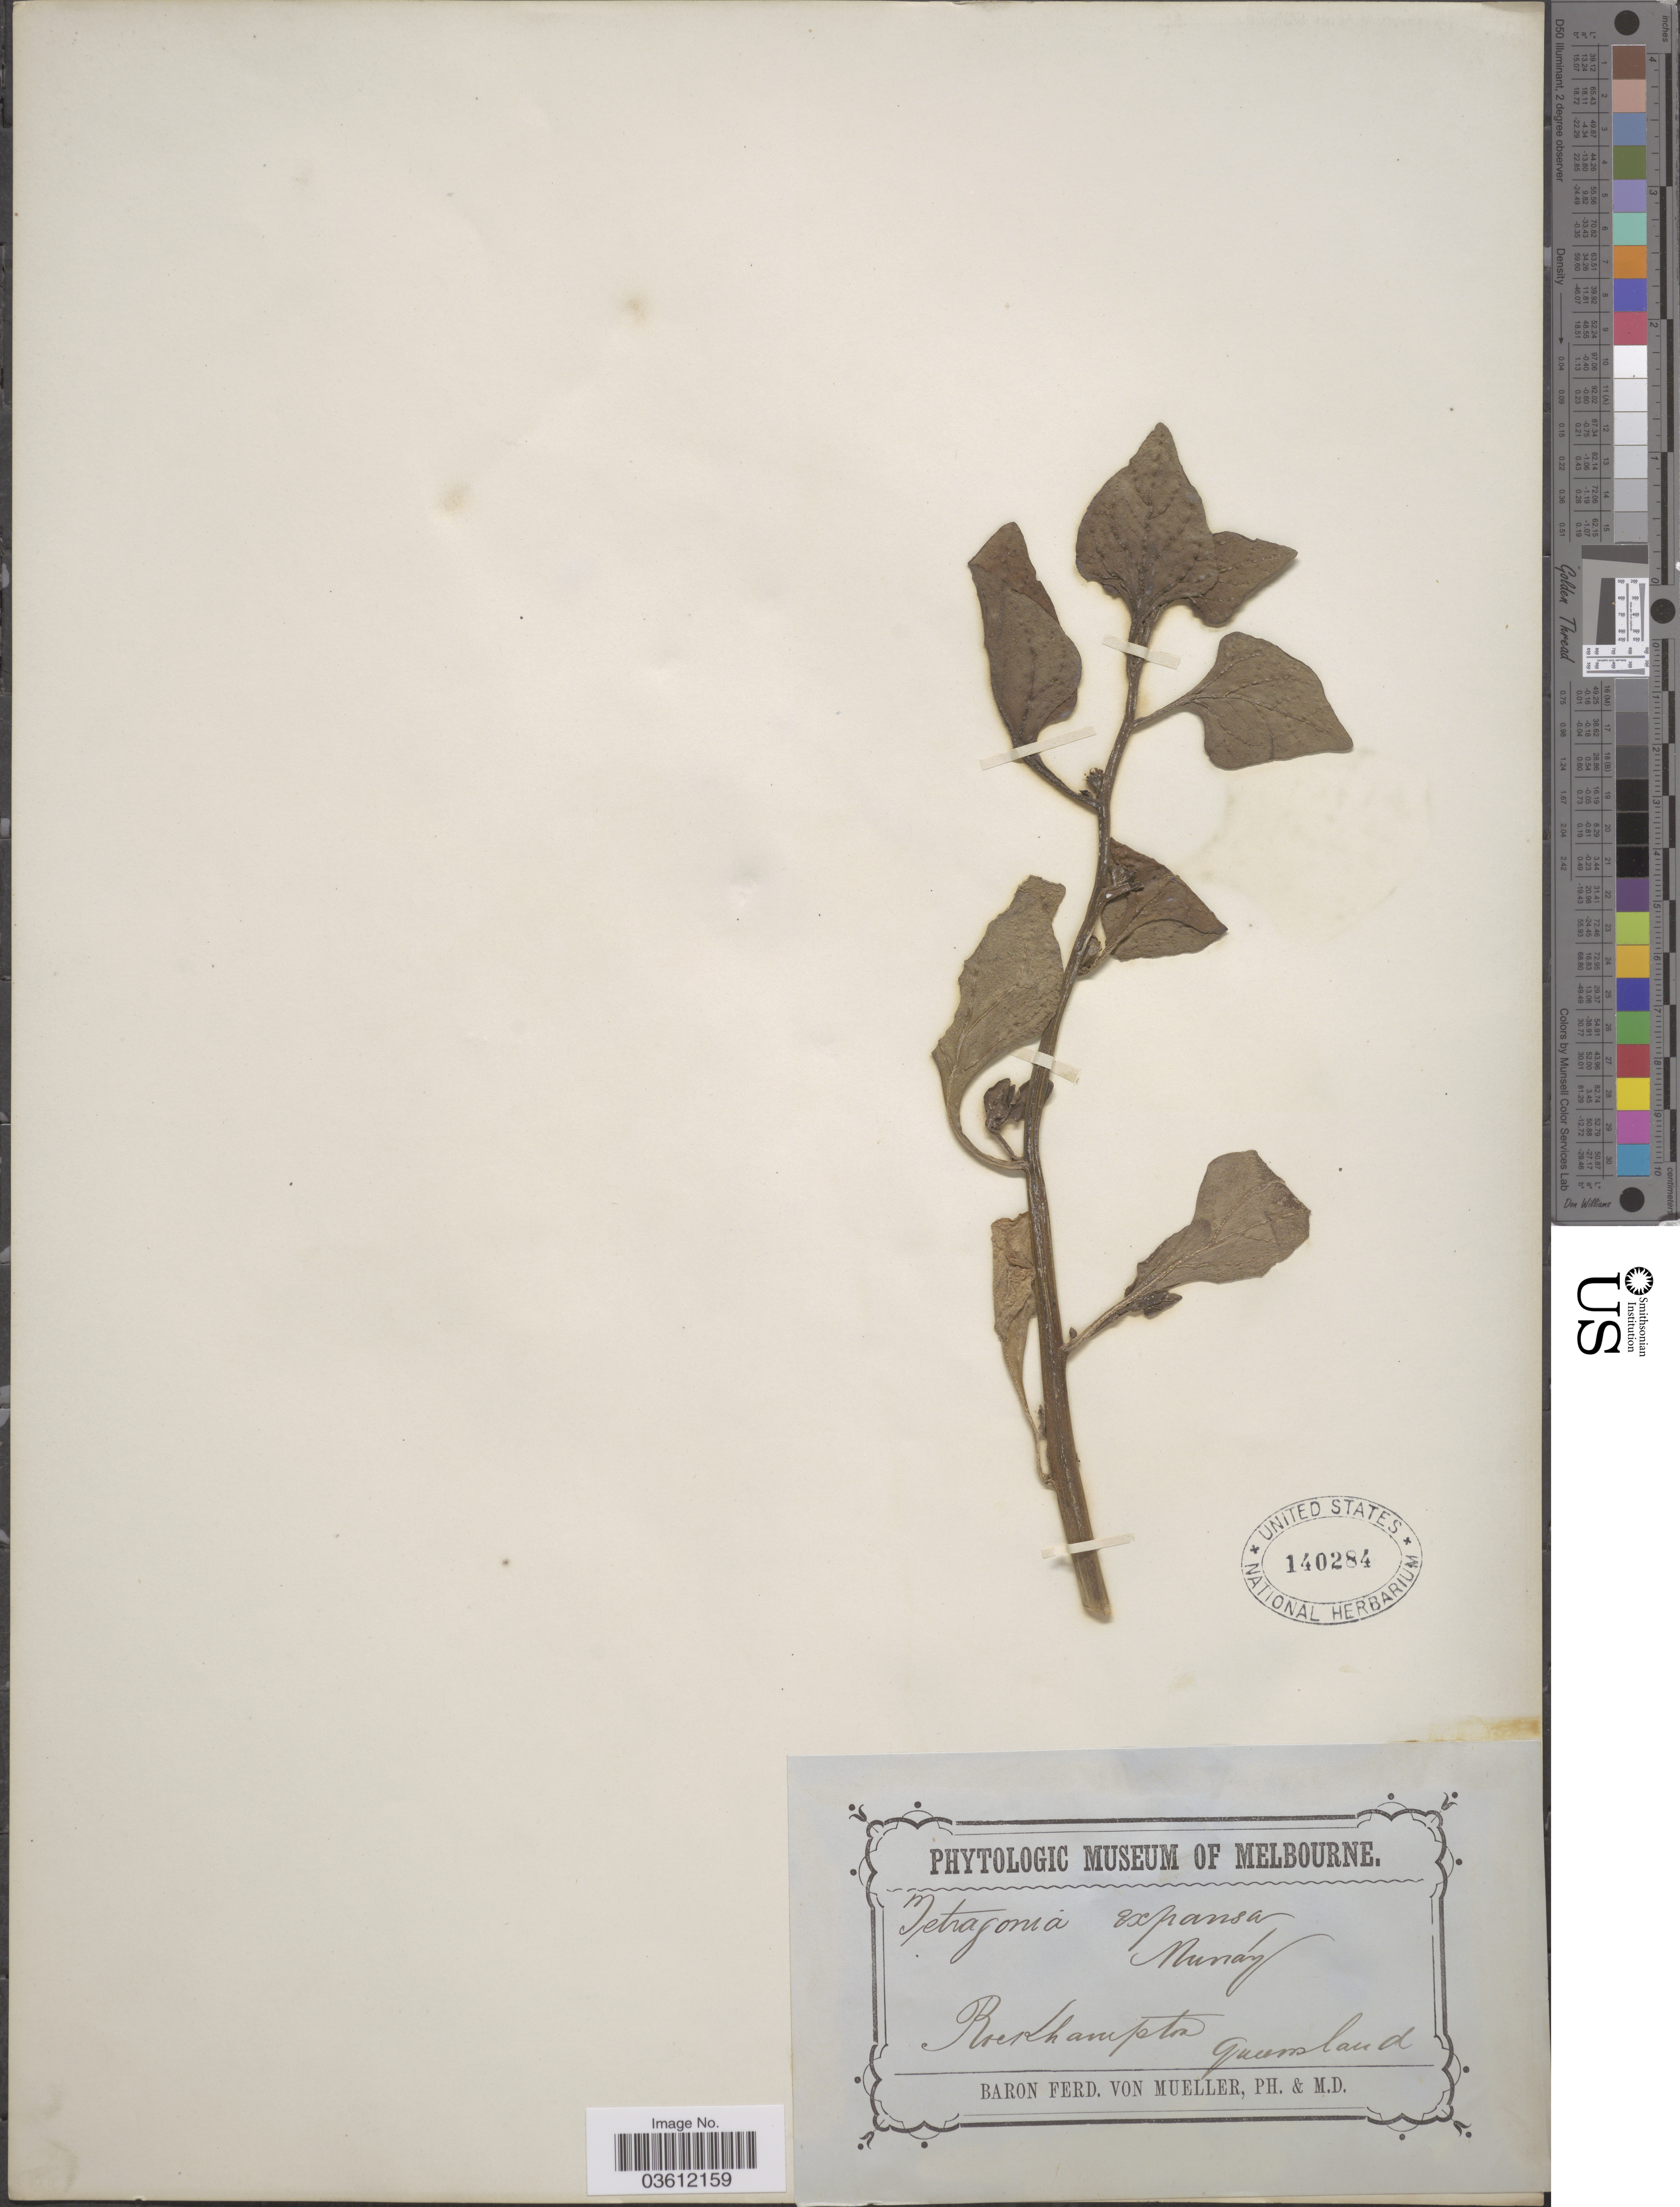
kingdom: Plantae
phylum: Tracheophyta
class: Magnoliopsida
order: Caryophyllales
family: Aizoaceae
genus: Tetragonia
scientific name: Tetragonia expansa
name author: Murr.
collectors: F. Mueller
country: Australia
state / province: Queensland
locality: Rockhampton.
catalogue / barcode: US 140284